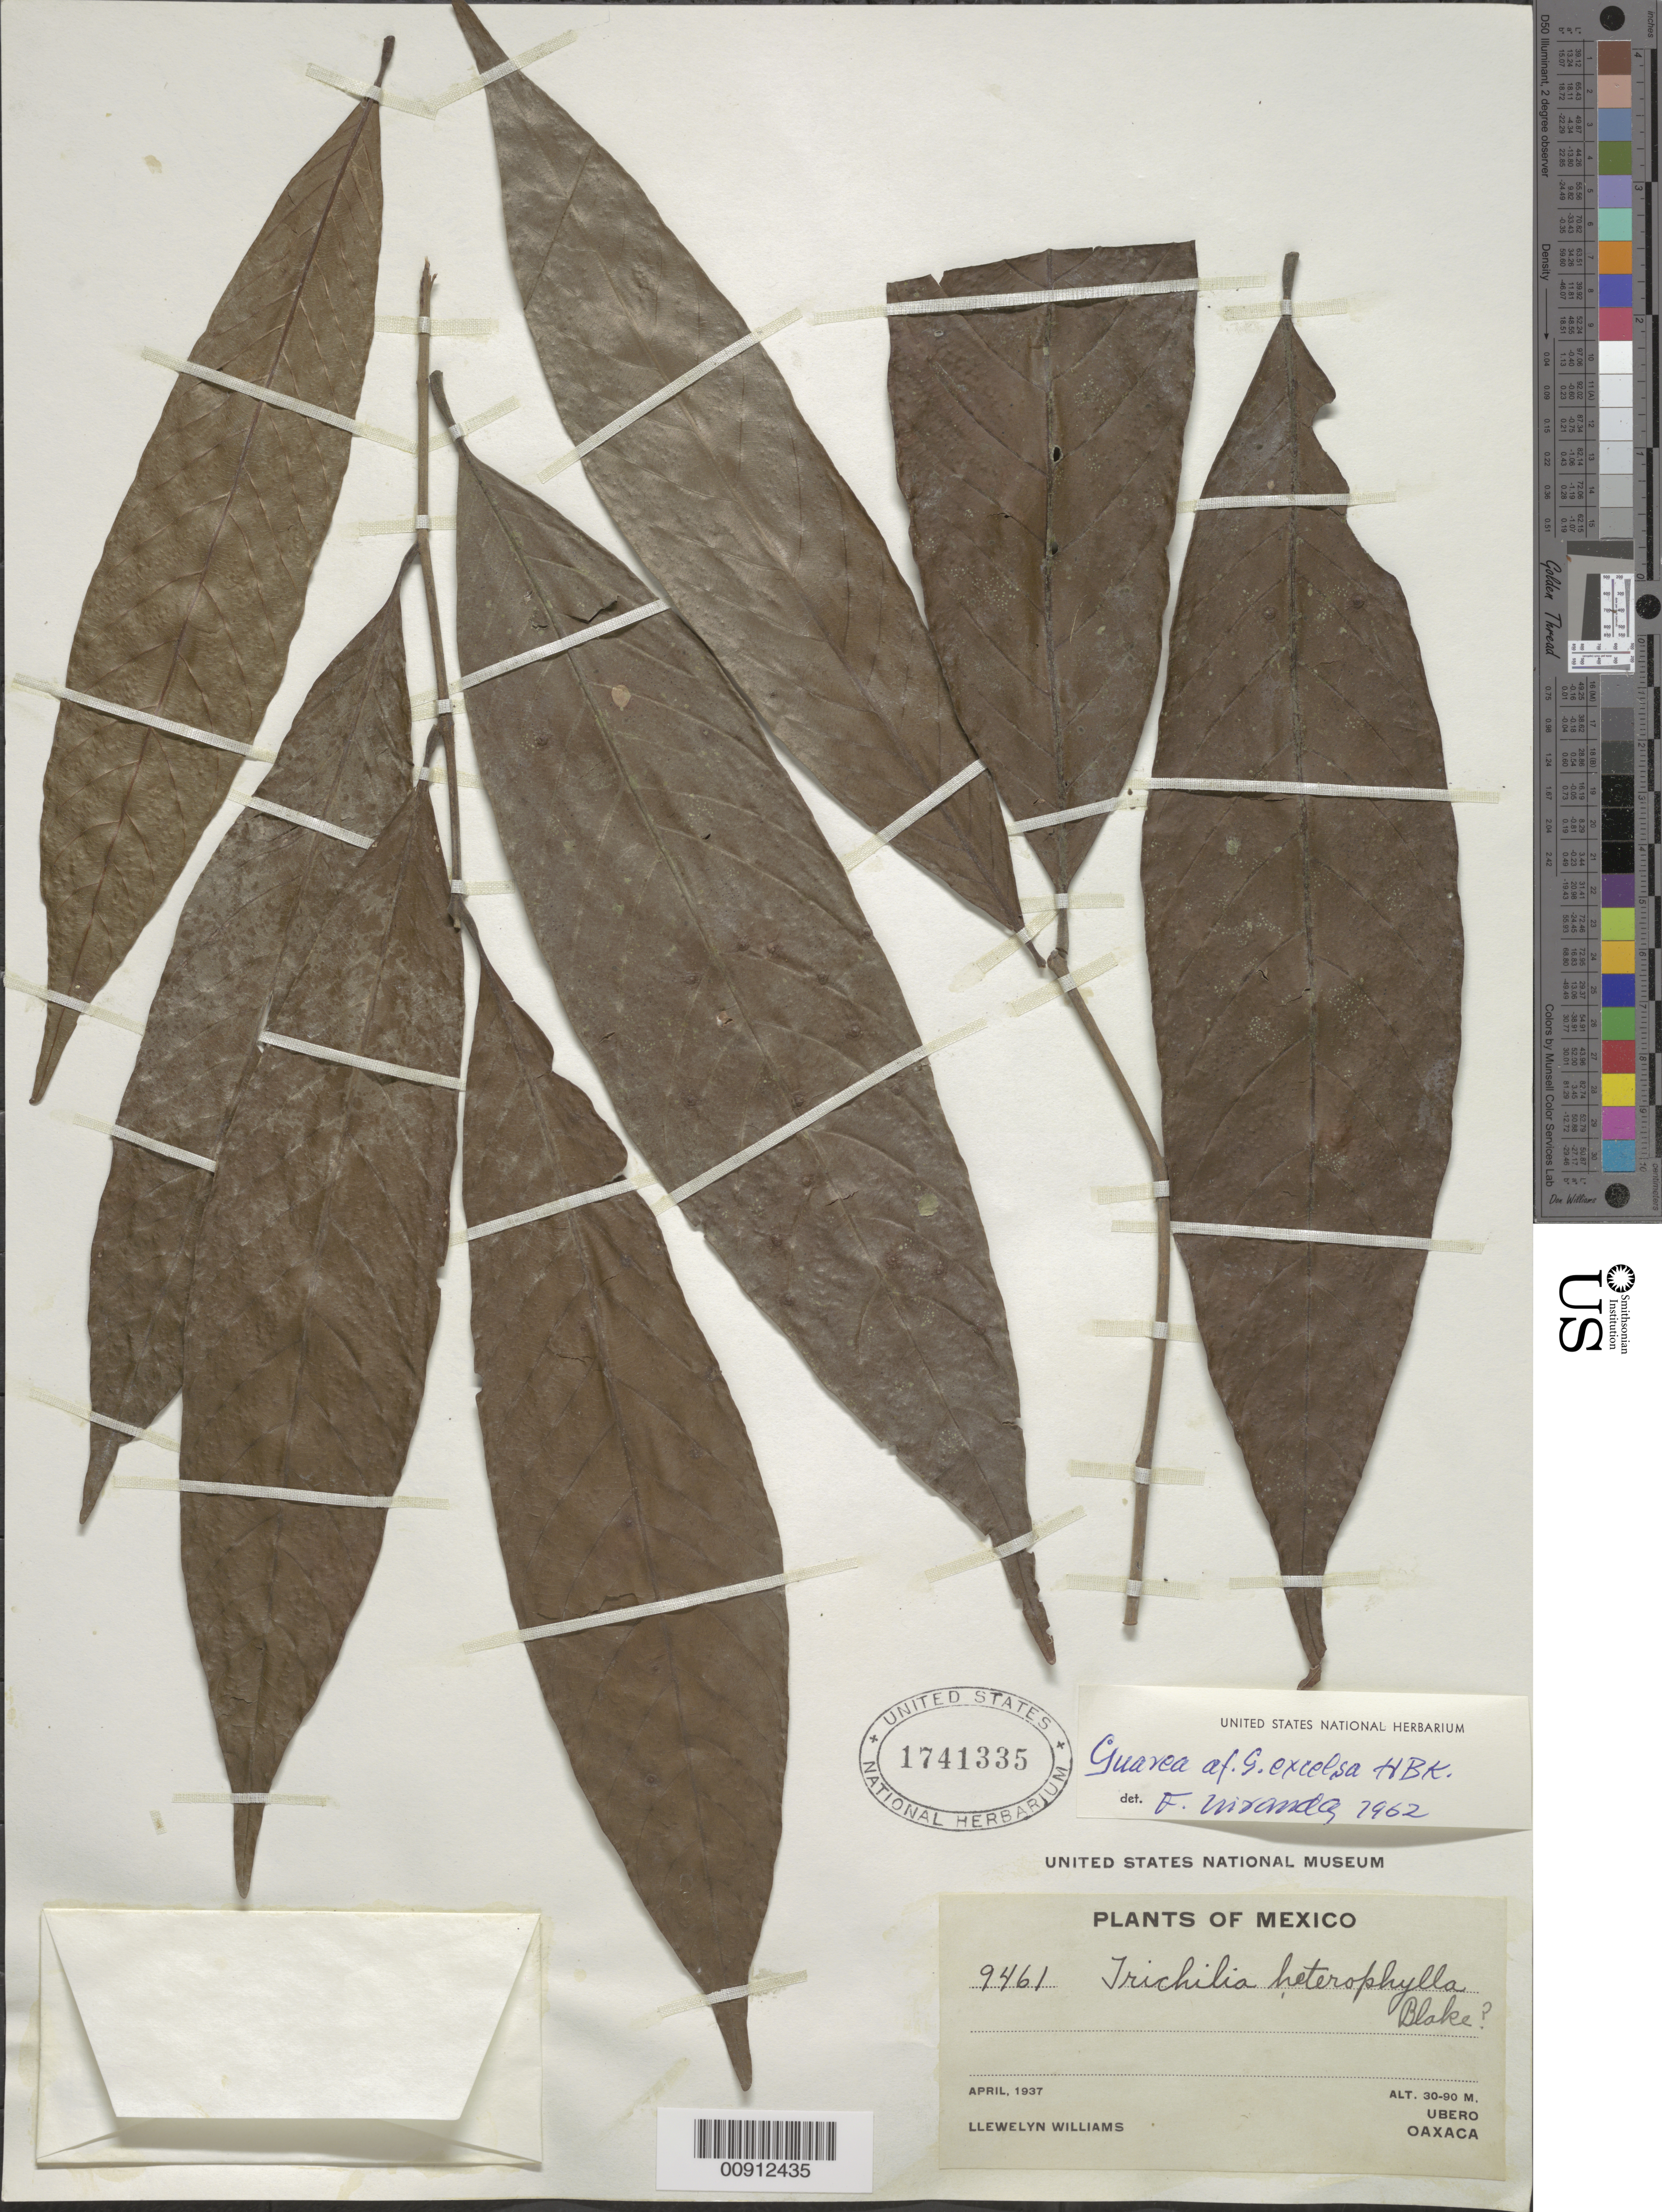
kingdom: Plantae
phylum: Tracheophyta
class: Magnoliopsida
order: Sapindales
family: Meliaceae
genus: Guarea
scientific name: Guarea excelsa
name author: Kunth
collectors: L. Williams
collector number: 9461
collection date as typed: Apr 1937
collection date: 1937-04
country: Mexico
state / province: Oaxaca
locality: Ubero, Oaxaca.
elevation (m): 90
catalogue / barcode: US 1741335